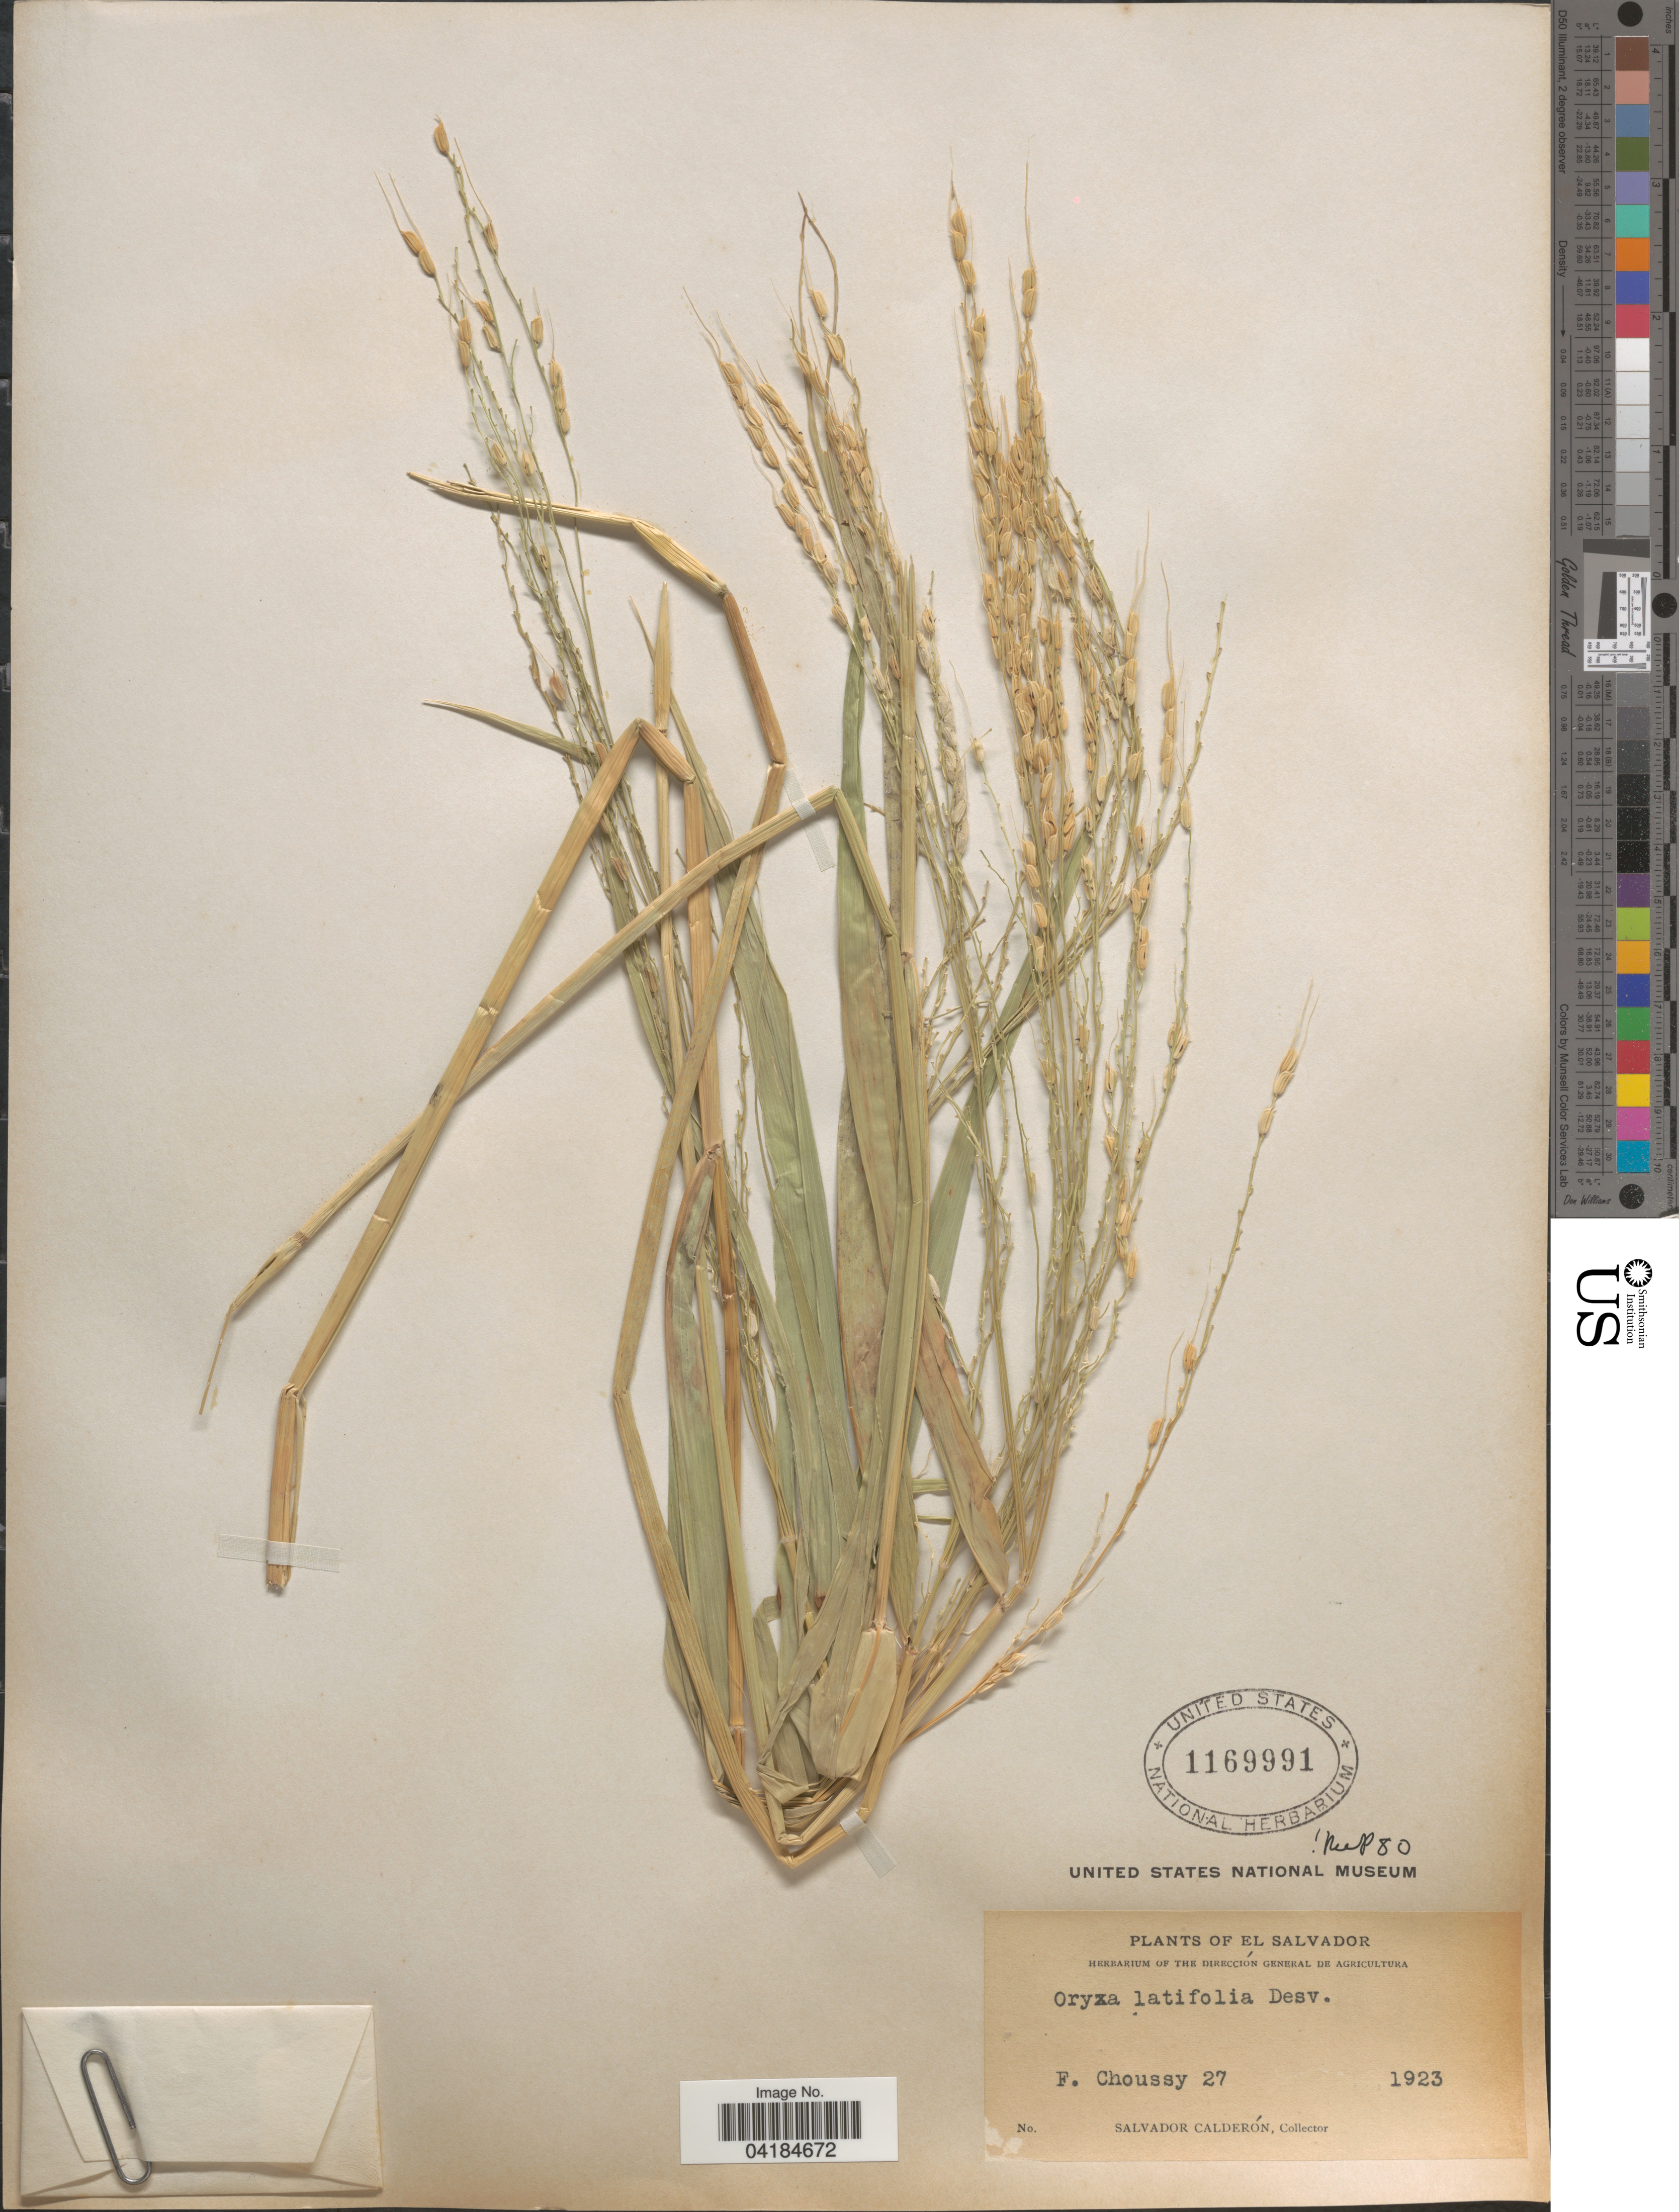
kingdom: Plantae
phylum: Tracheophyta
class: Liliopsida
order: Poales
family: Poaceae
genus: Oryza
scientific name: Oryza latifolia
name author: Desv.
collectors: F. Choussy & S. Calderón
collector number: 27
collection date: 1923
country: El Salvador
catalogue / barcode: US 1169991